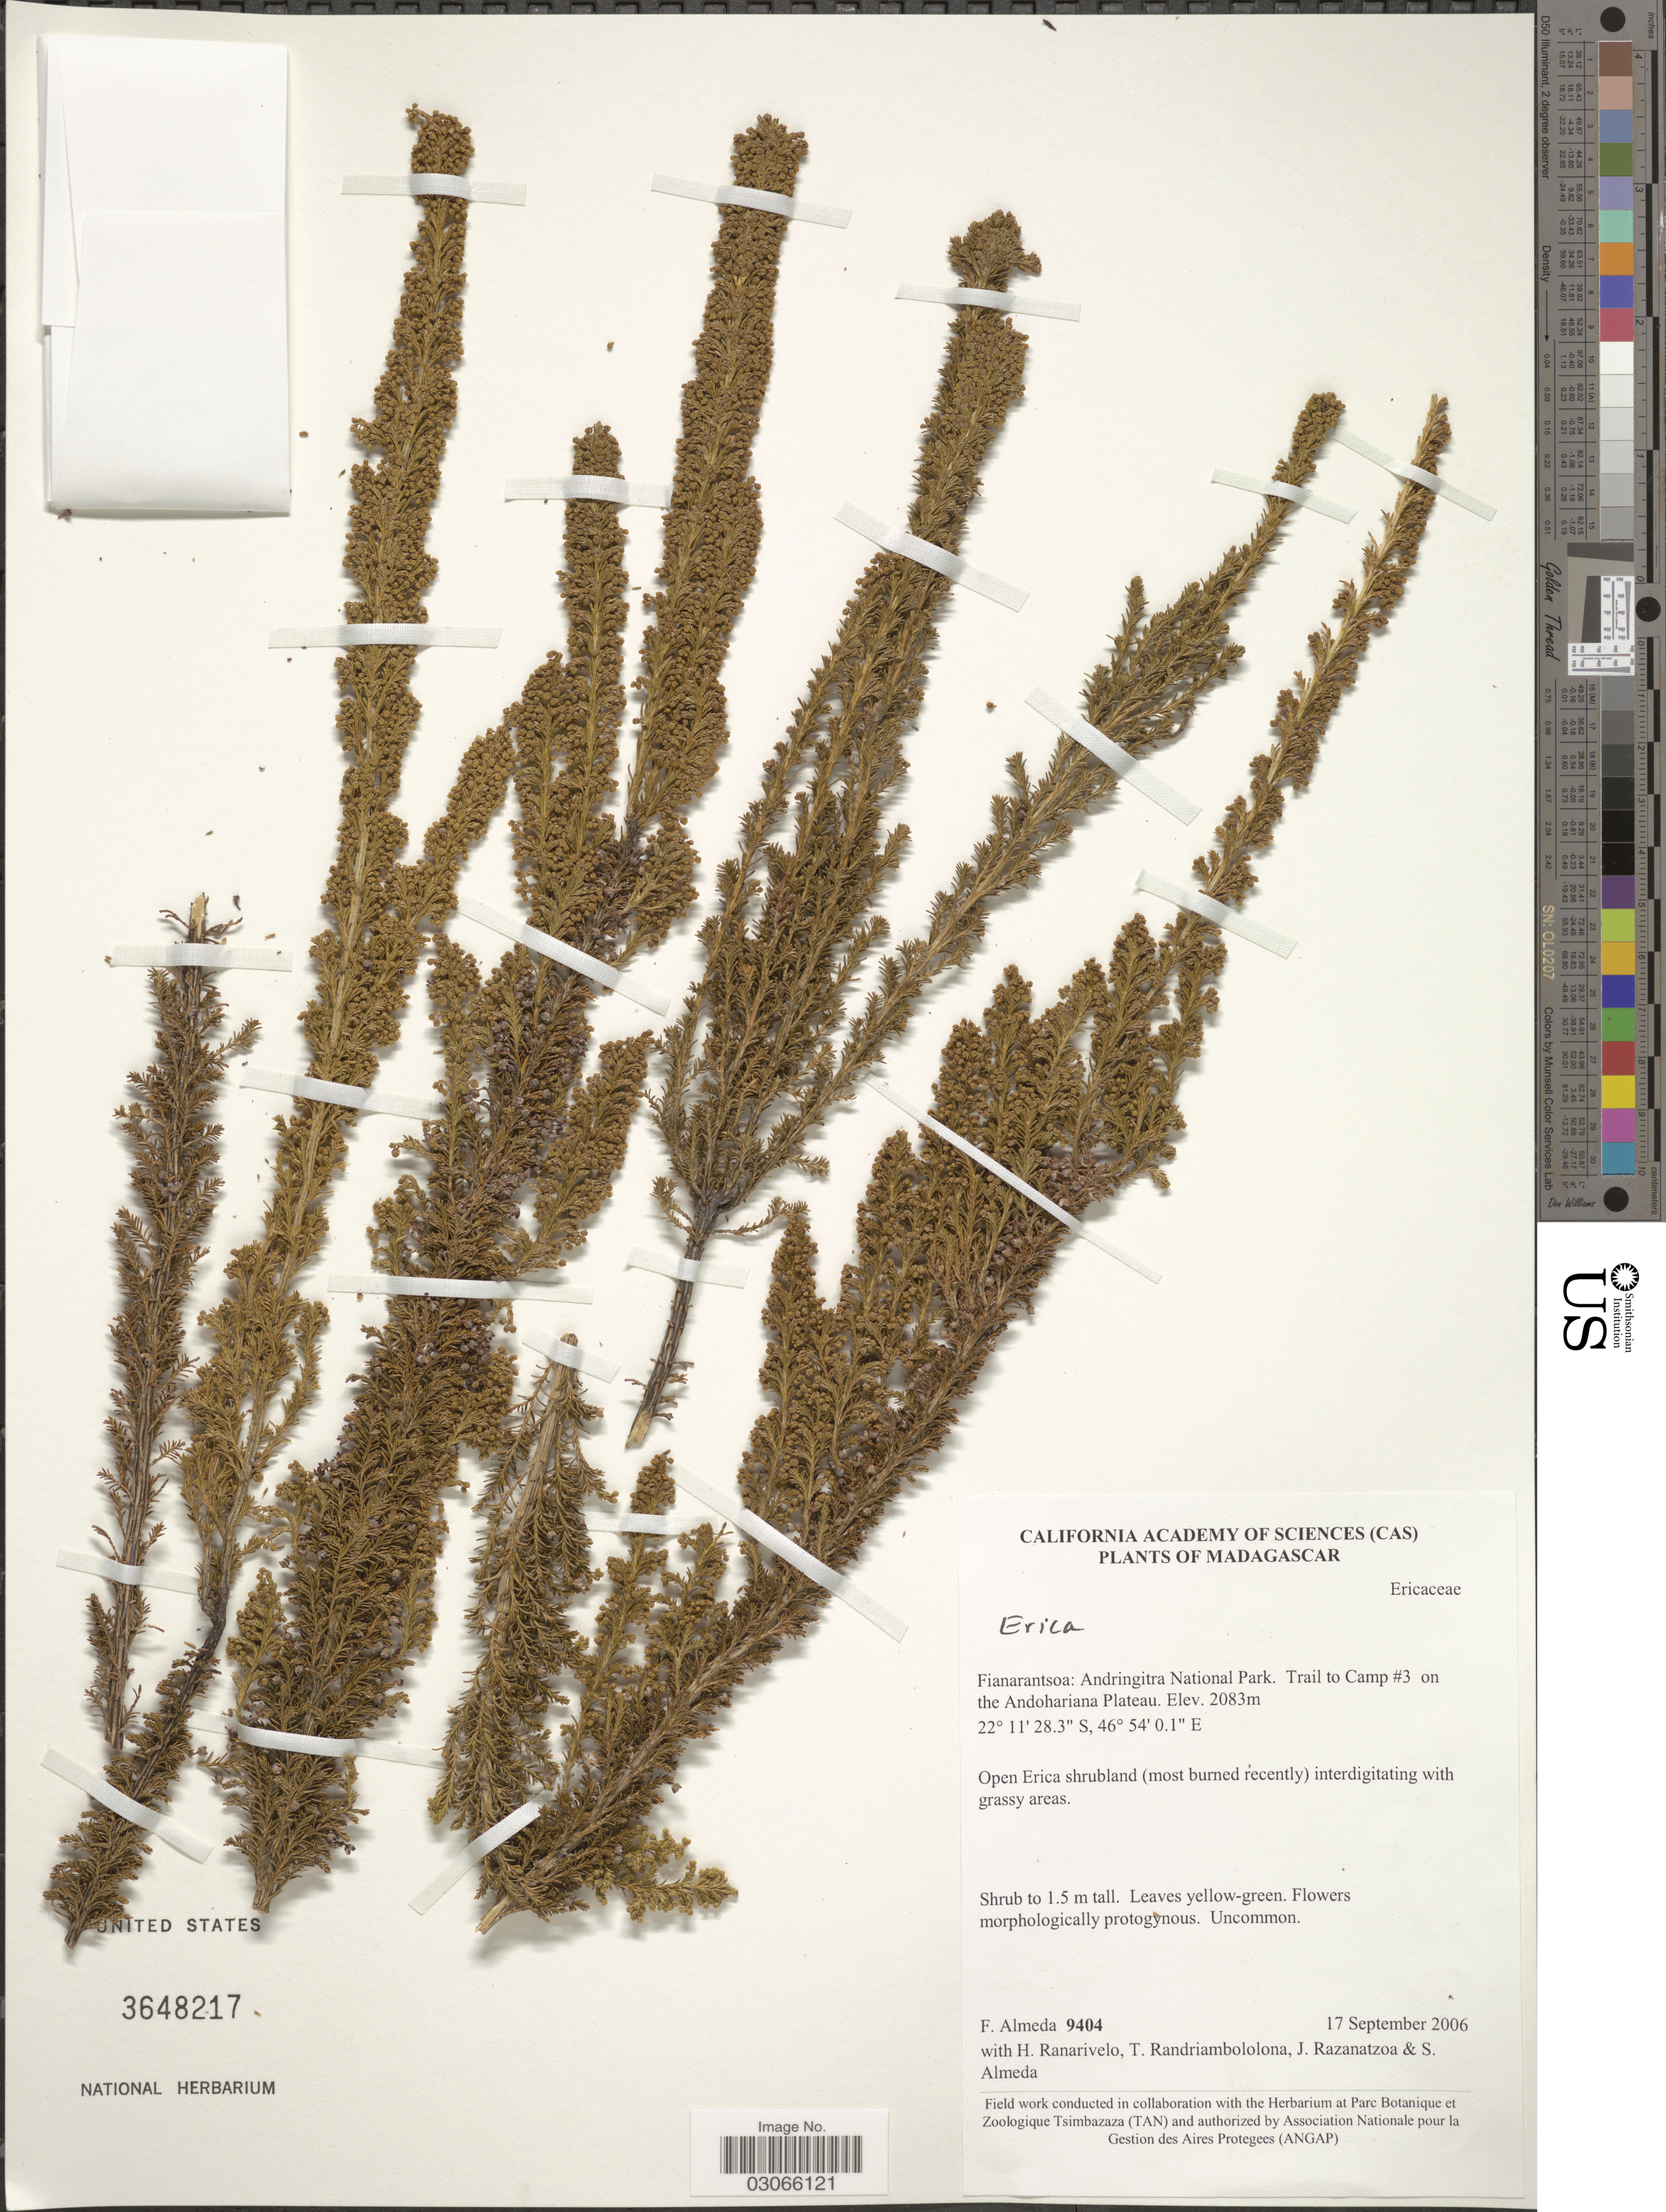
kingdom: Plantae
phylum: Tracheophyta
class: Magnoliopsida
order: Ericales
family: Ericaceae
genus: Erica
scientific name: Erica sp.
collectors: F. Almeda, H. Ranarivelo, T. Randriambololona, J. Razanatzoa & S. Almeda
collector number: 9404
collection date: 2006-09-17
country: Madagascar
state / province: Haute Matsiatra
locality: Andringitra National Park. Trail to Camp #3 on the Andohariana Plateau.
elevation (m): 2083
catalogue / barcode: US 3648217